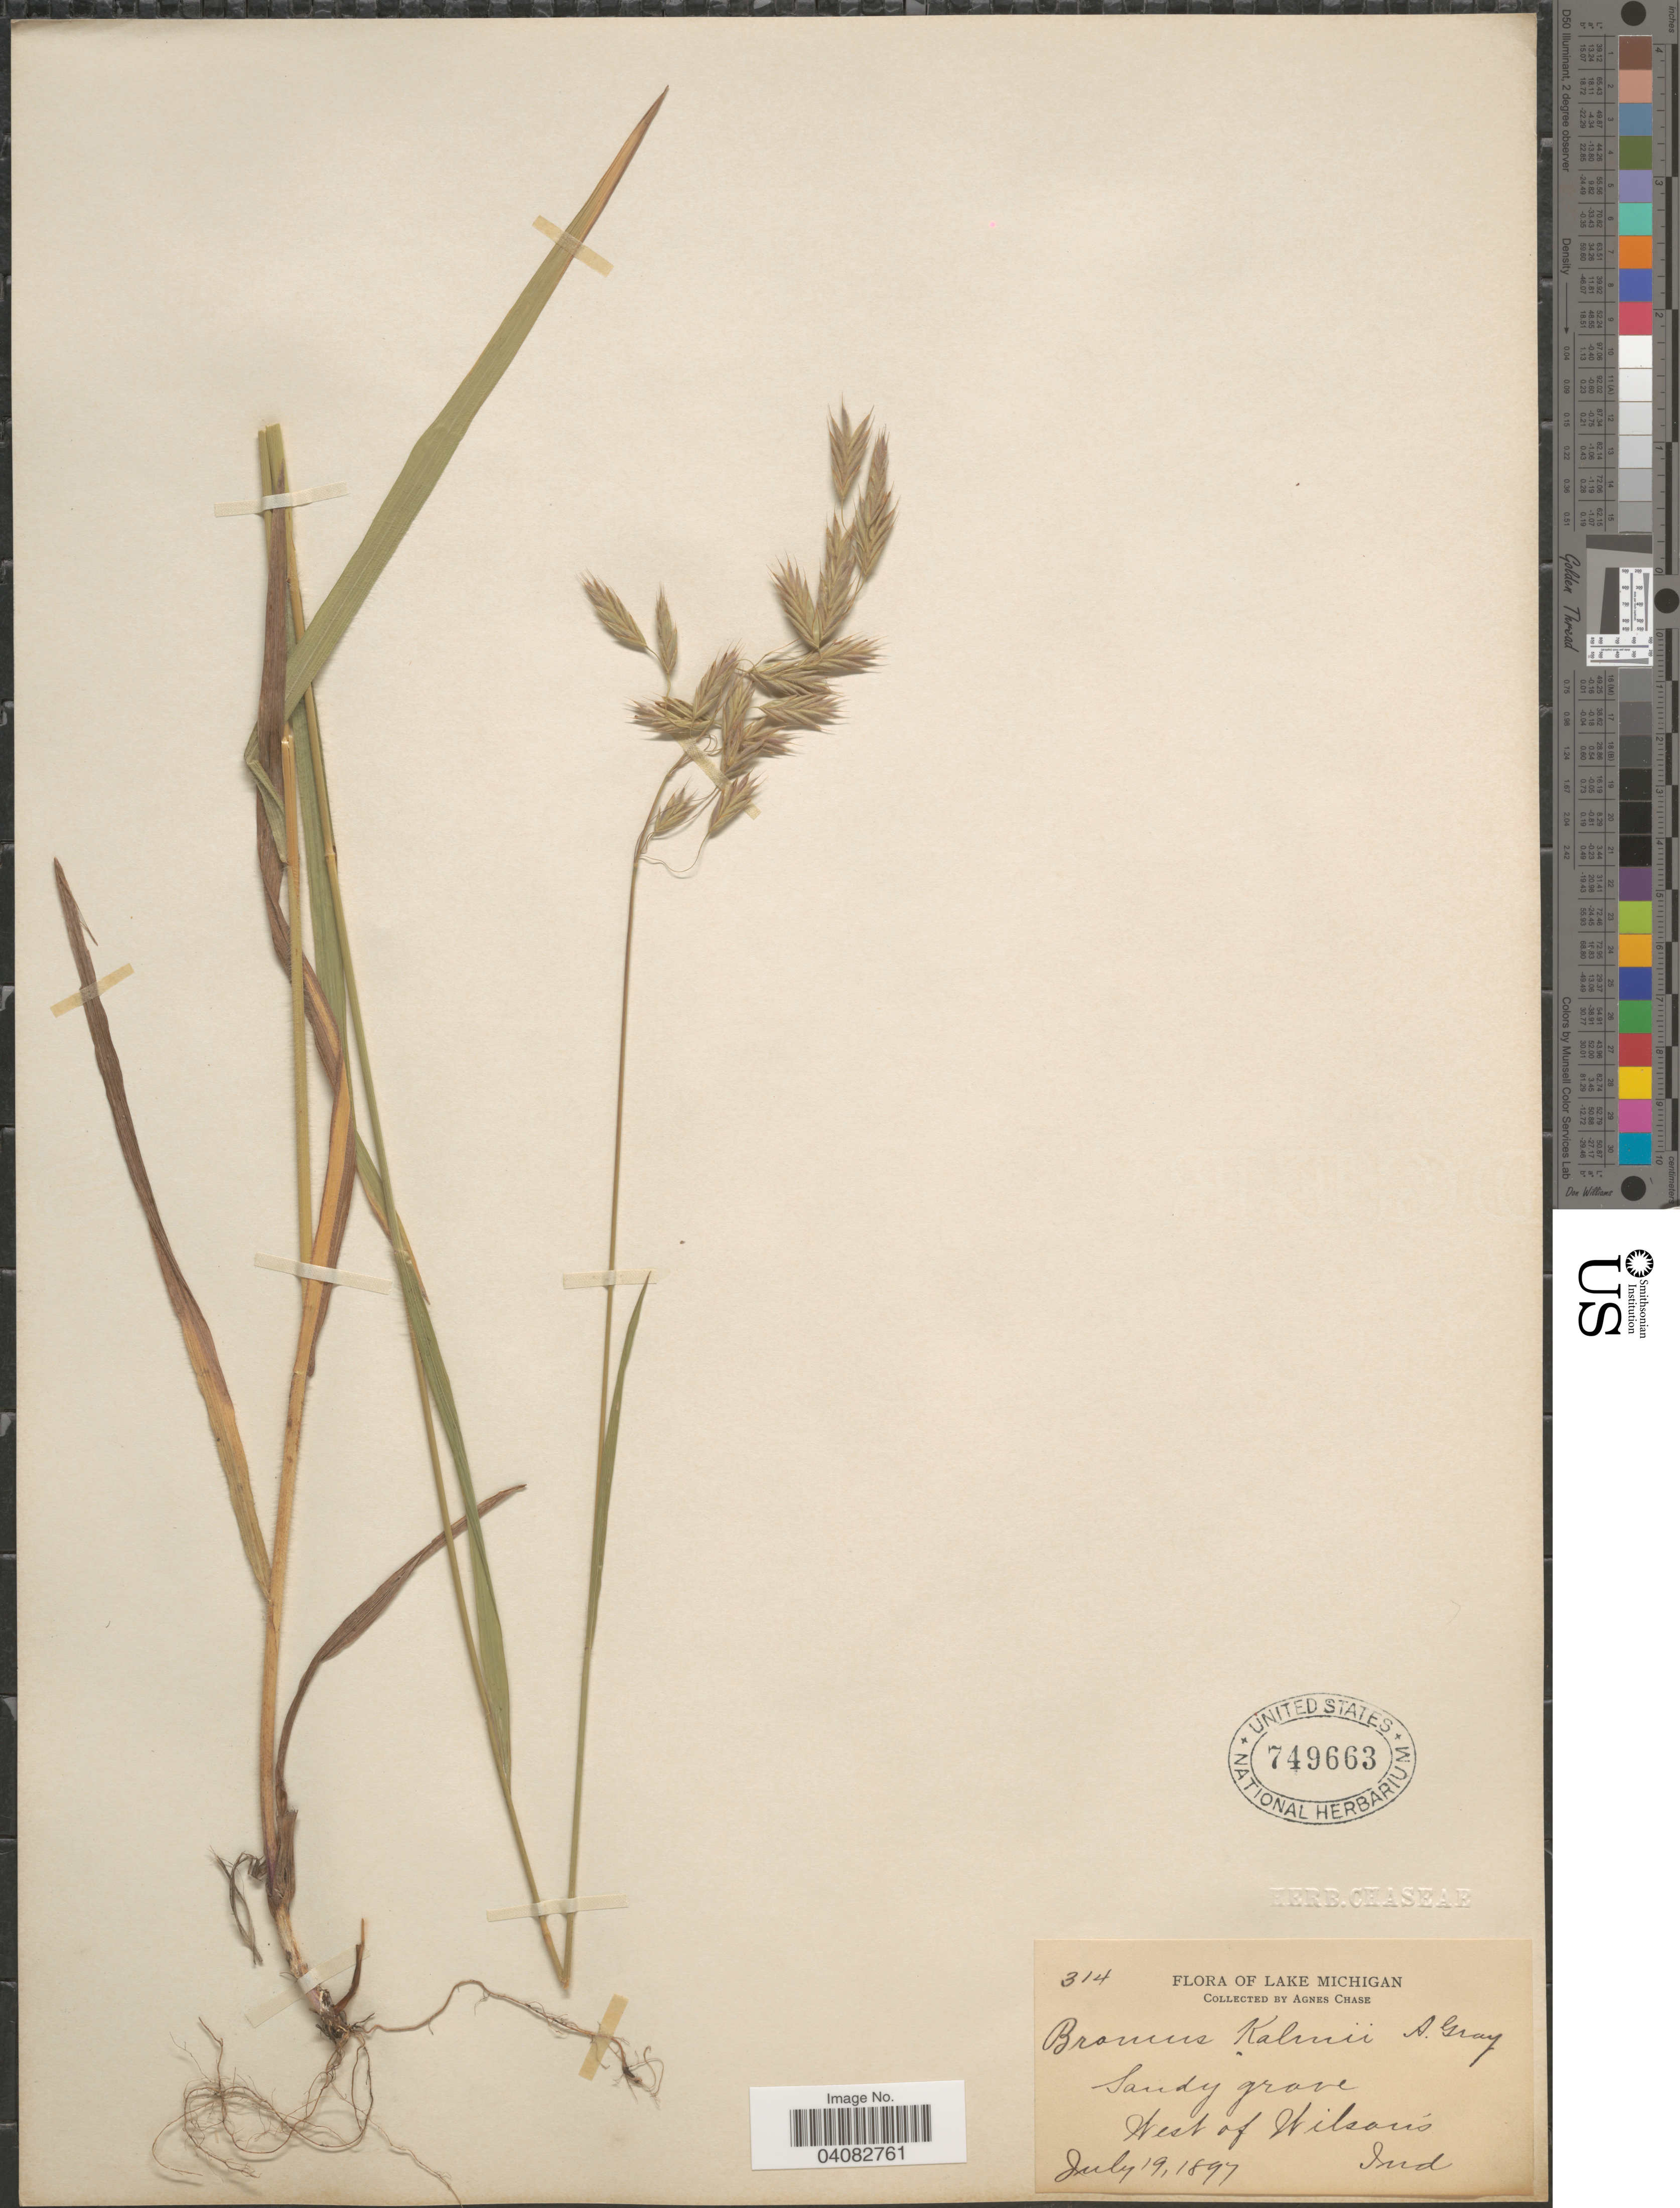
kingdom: Plantae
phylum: Tracheophyta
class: Liliopsida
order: Poales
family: Poaceae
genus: Bromus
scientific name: Bromus kalmii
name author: A. Gray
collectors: A. Chase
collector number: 314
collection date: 1897-07-19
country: United States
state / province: Indiana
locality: Lake Michigan. Sandy grove. West of Wilsons.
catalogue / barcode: US 749663